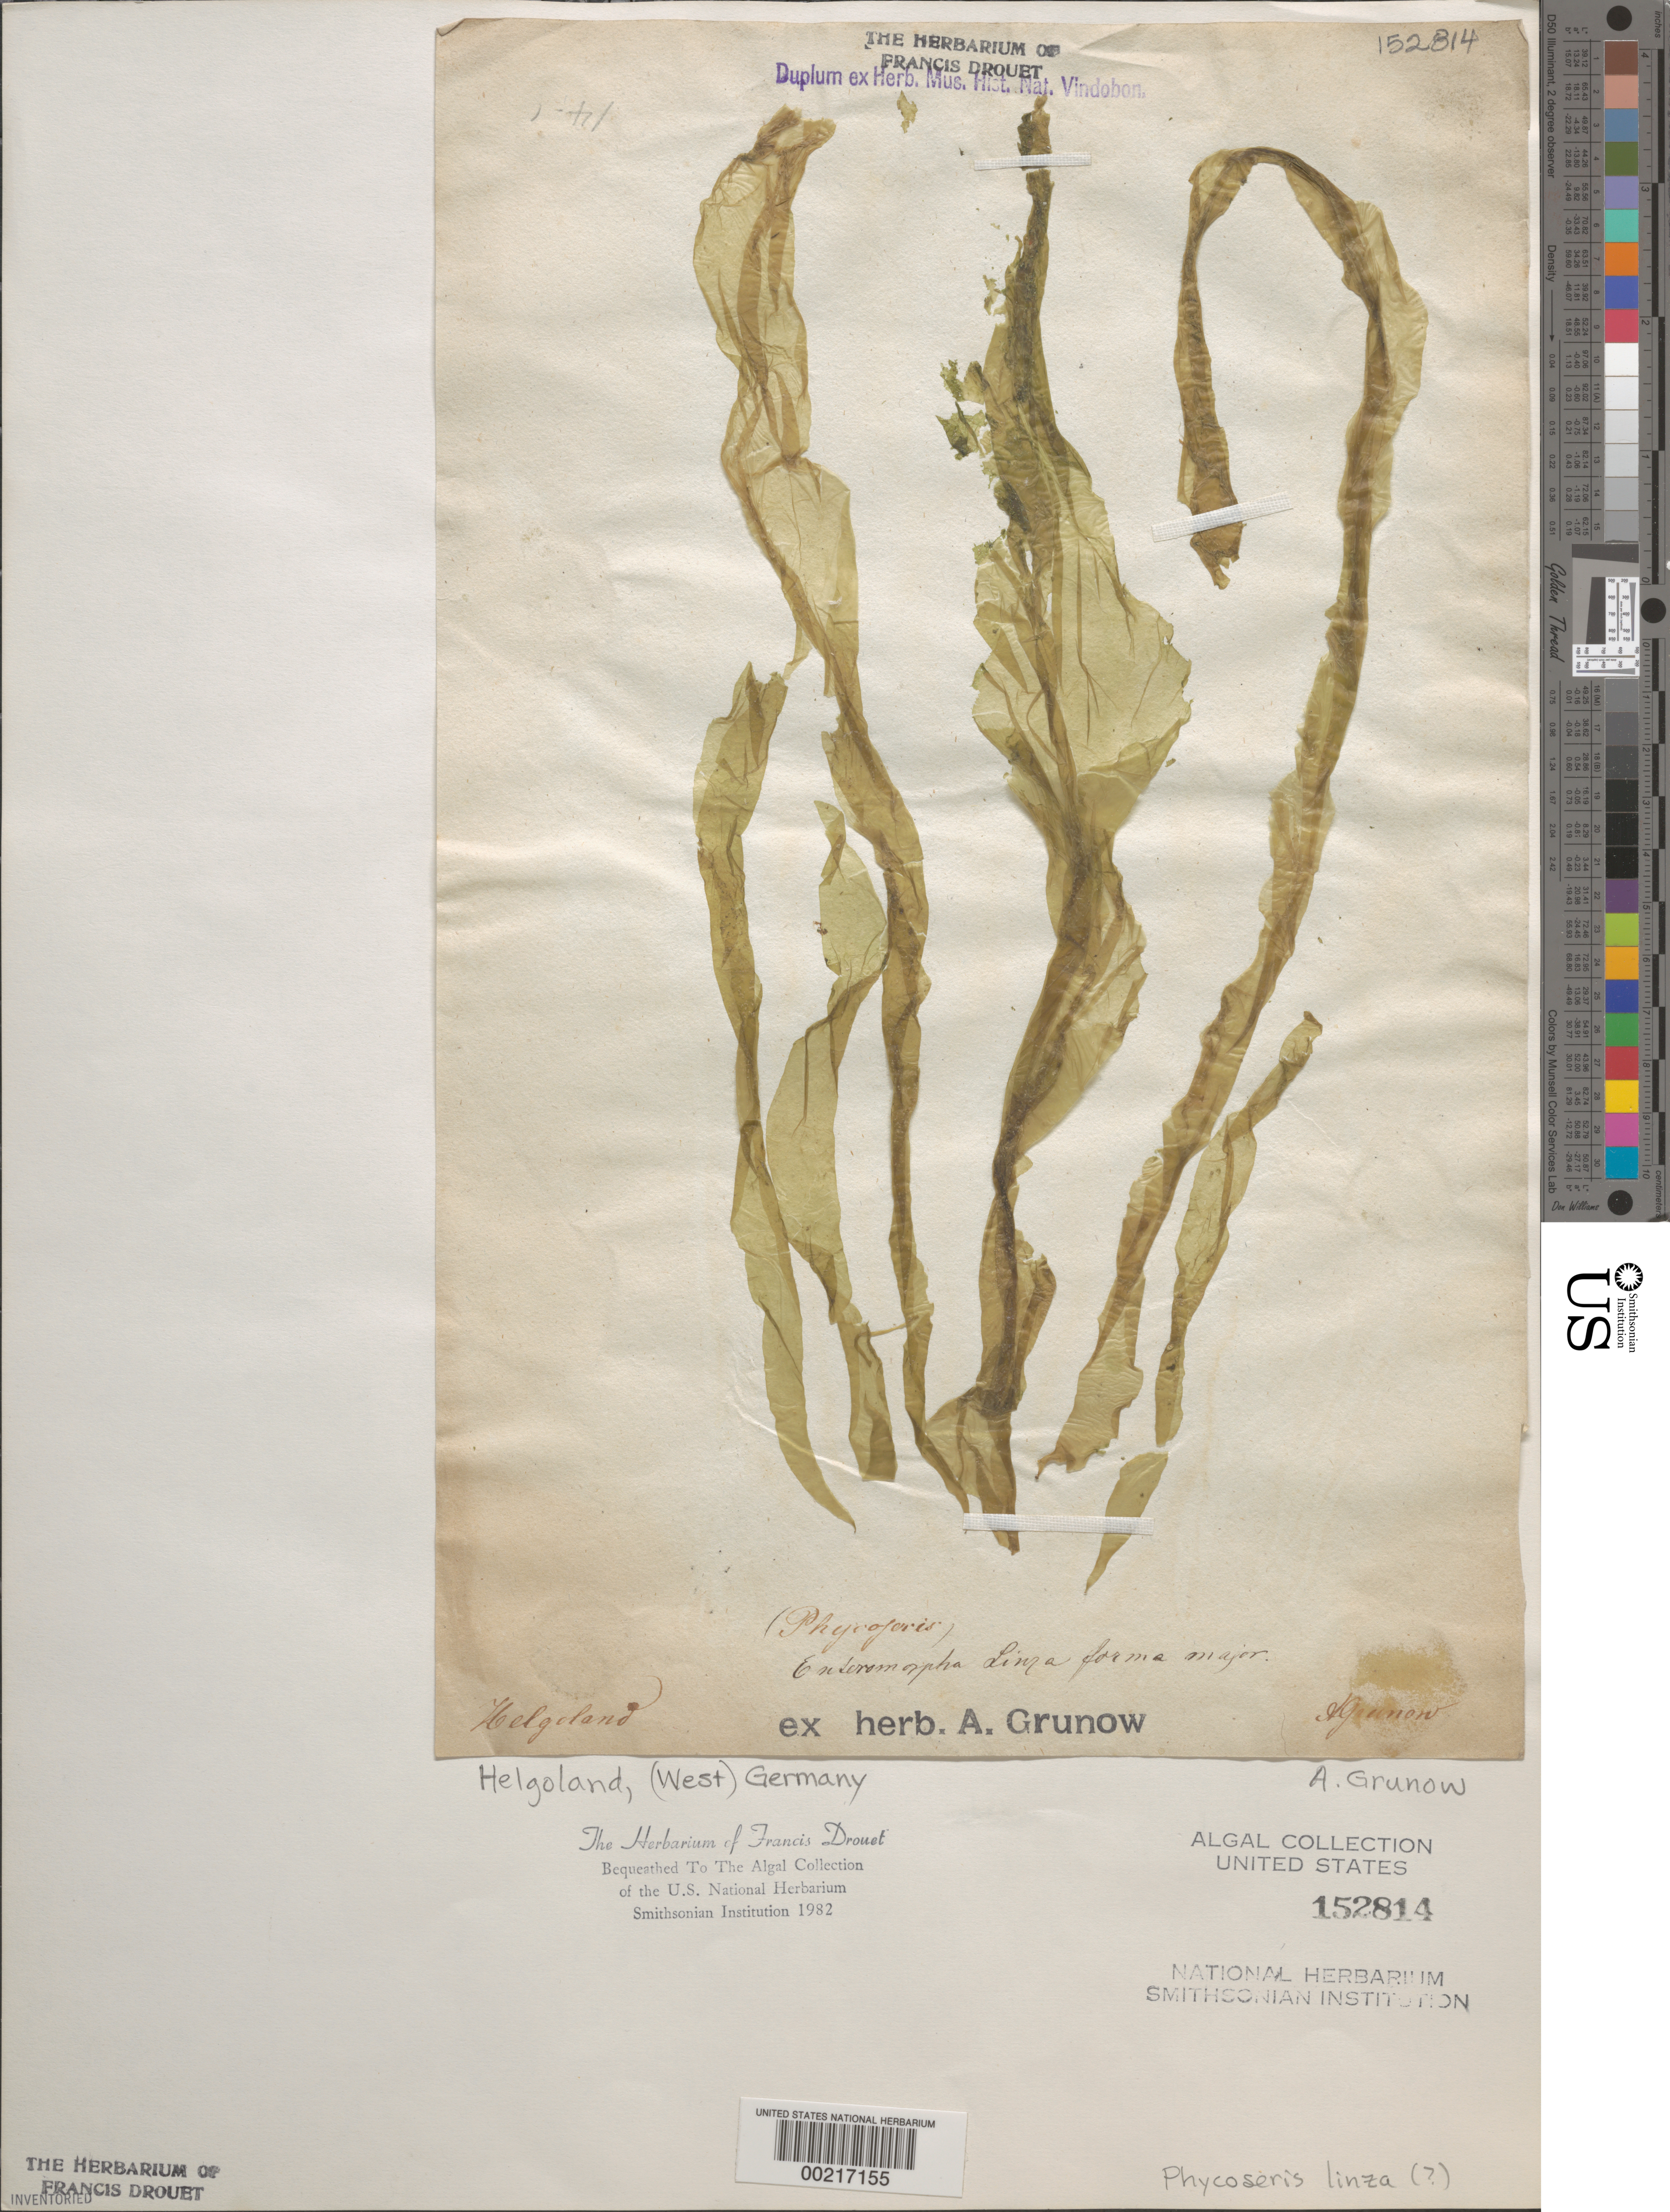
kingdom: Plantae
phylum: Chlorophyta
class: Ulvophyceae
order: Ulvales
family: Ulvaceae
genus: Ulva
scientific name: Ulva linza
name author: L.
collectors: A. Grunow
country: Germany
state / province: Schleswig-Holstein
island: Helgoland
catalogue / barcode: US 152814